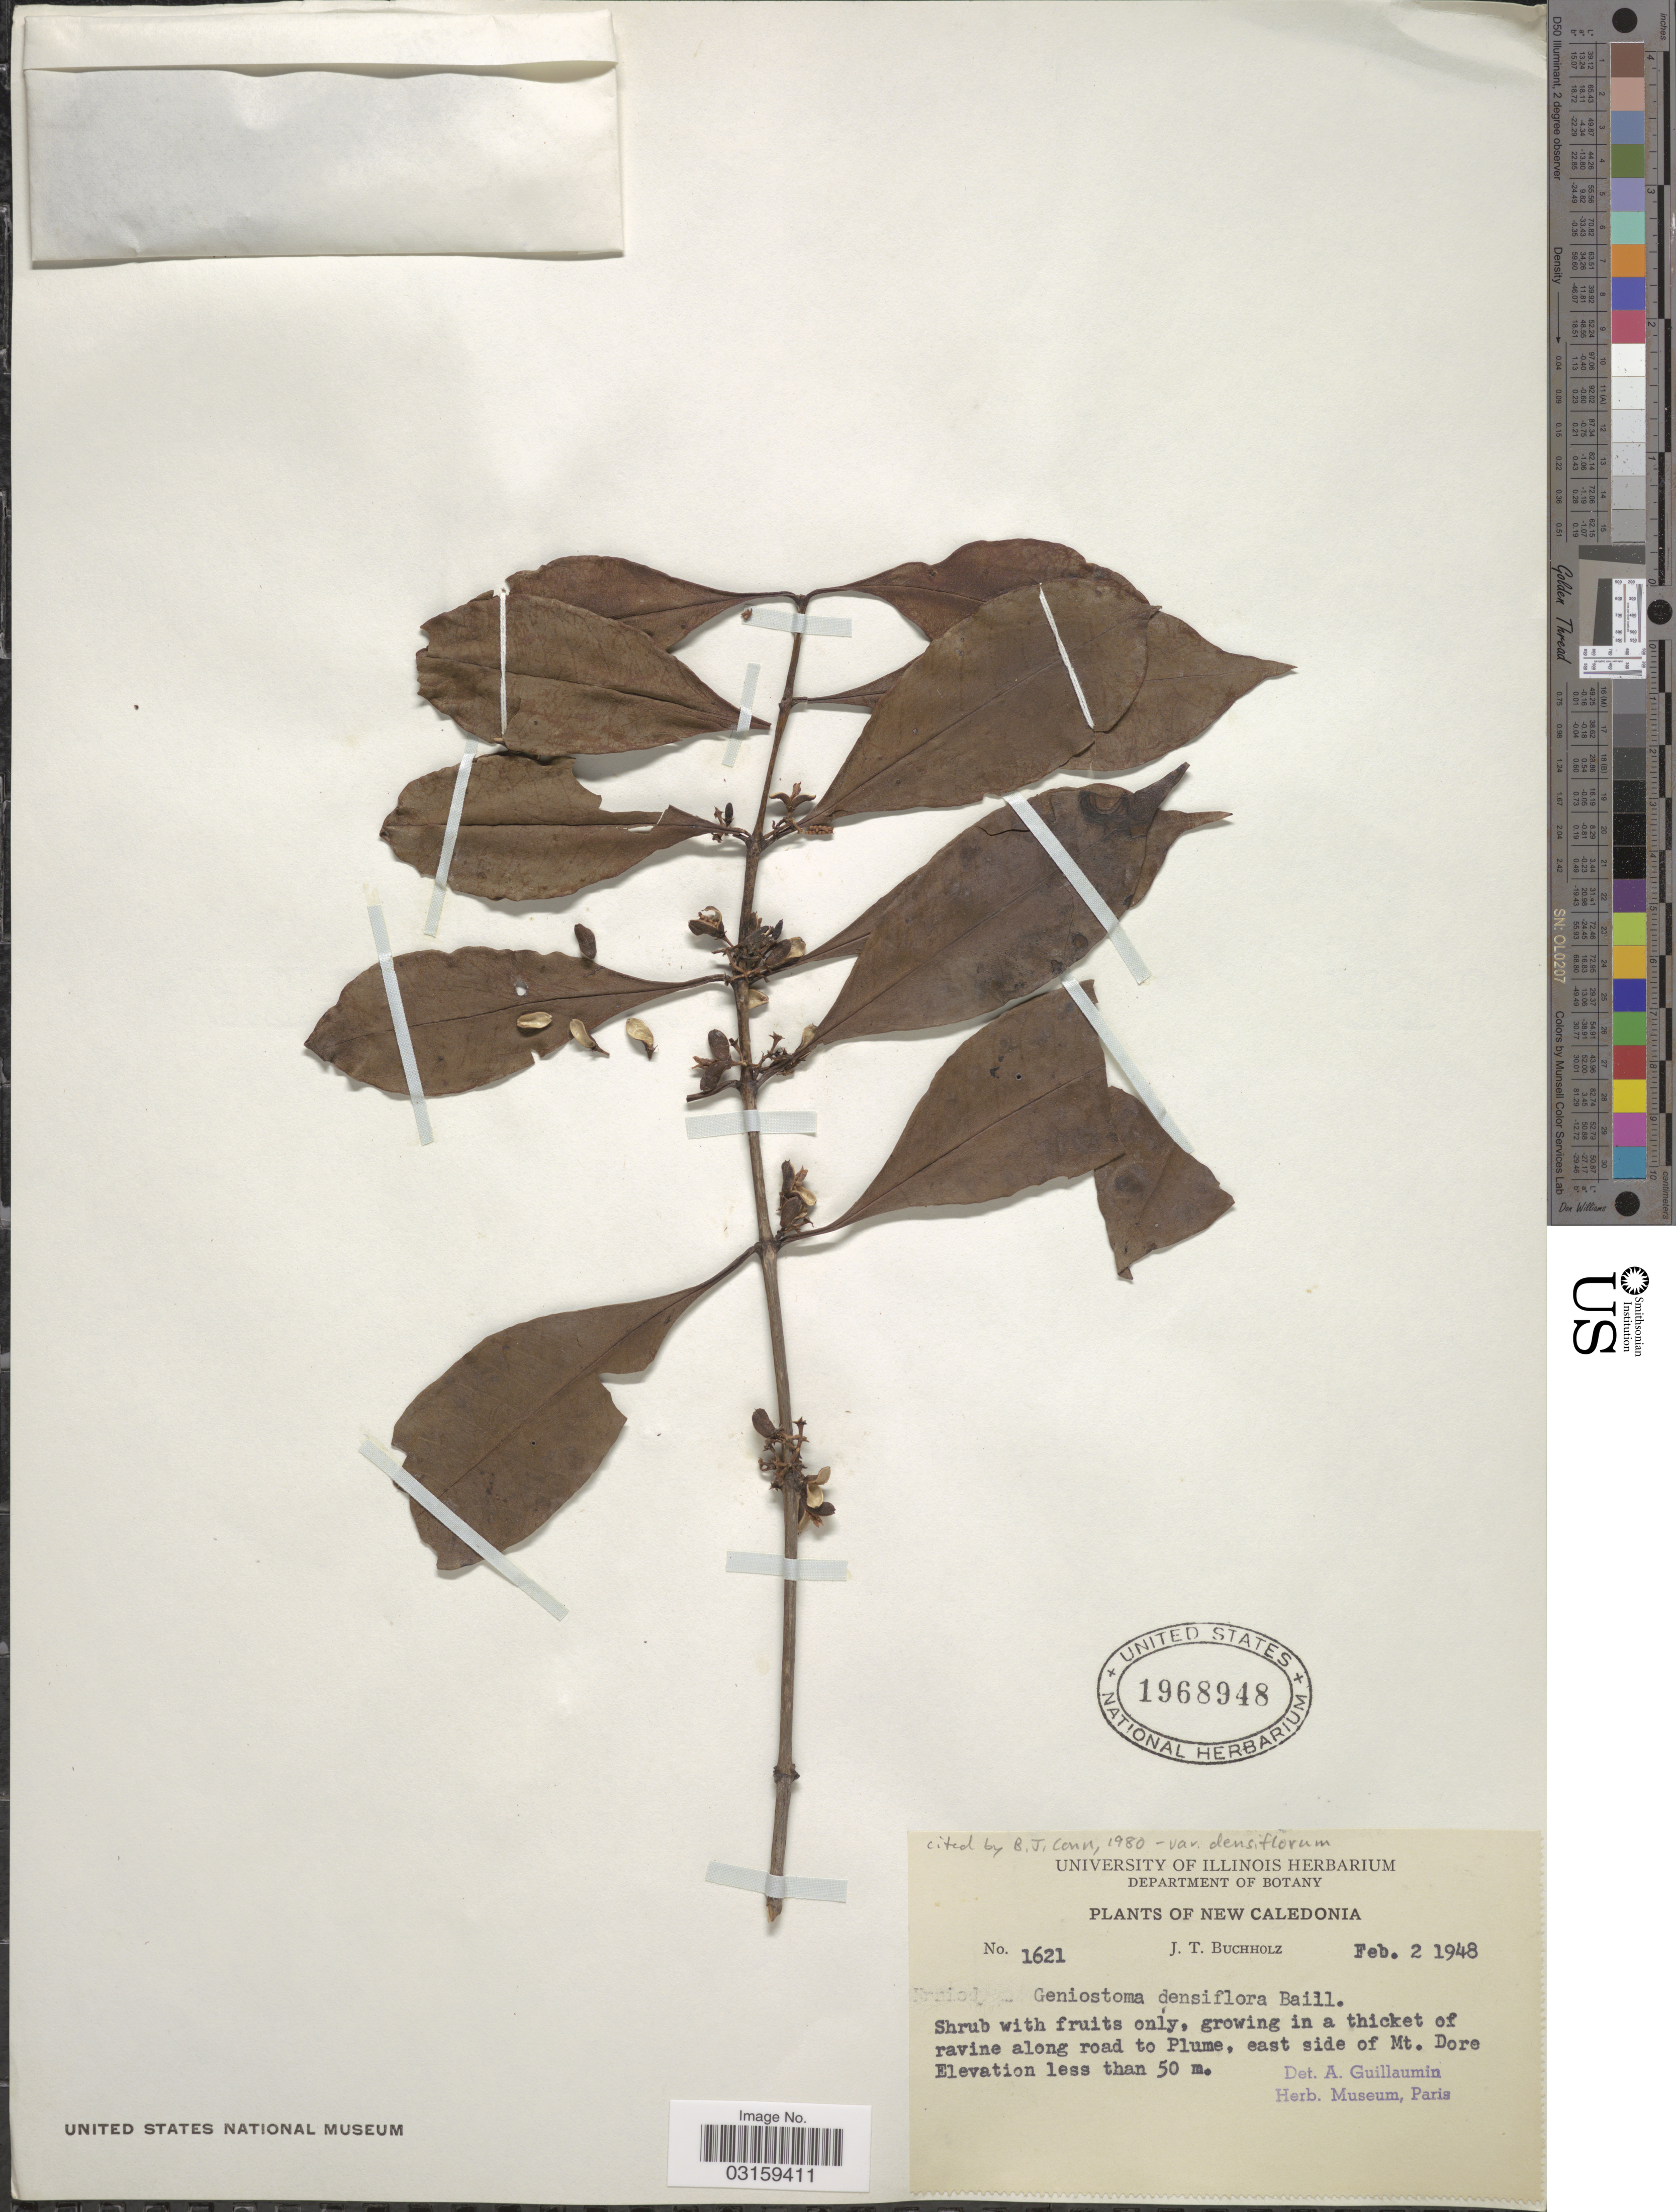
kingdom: Plantae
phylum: Tracheophyta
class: Magnoliopsida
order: Gentianales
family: Loganiaceae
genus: Geniostoma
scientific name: Geniostoma densiflorum var. densiflorum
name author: Baill.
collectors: J. T. Buchholz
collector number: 1621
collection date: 1948-02-02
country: New Caledonia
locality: Along road to Plume, east side of Mt. Dore.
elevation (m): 50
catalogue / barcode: US 1968948